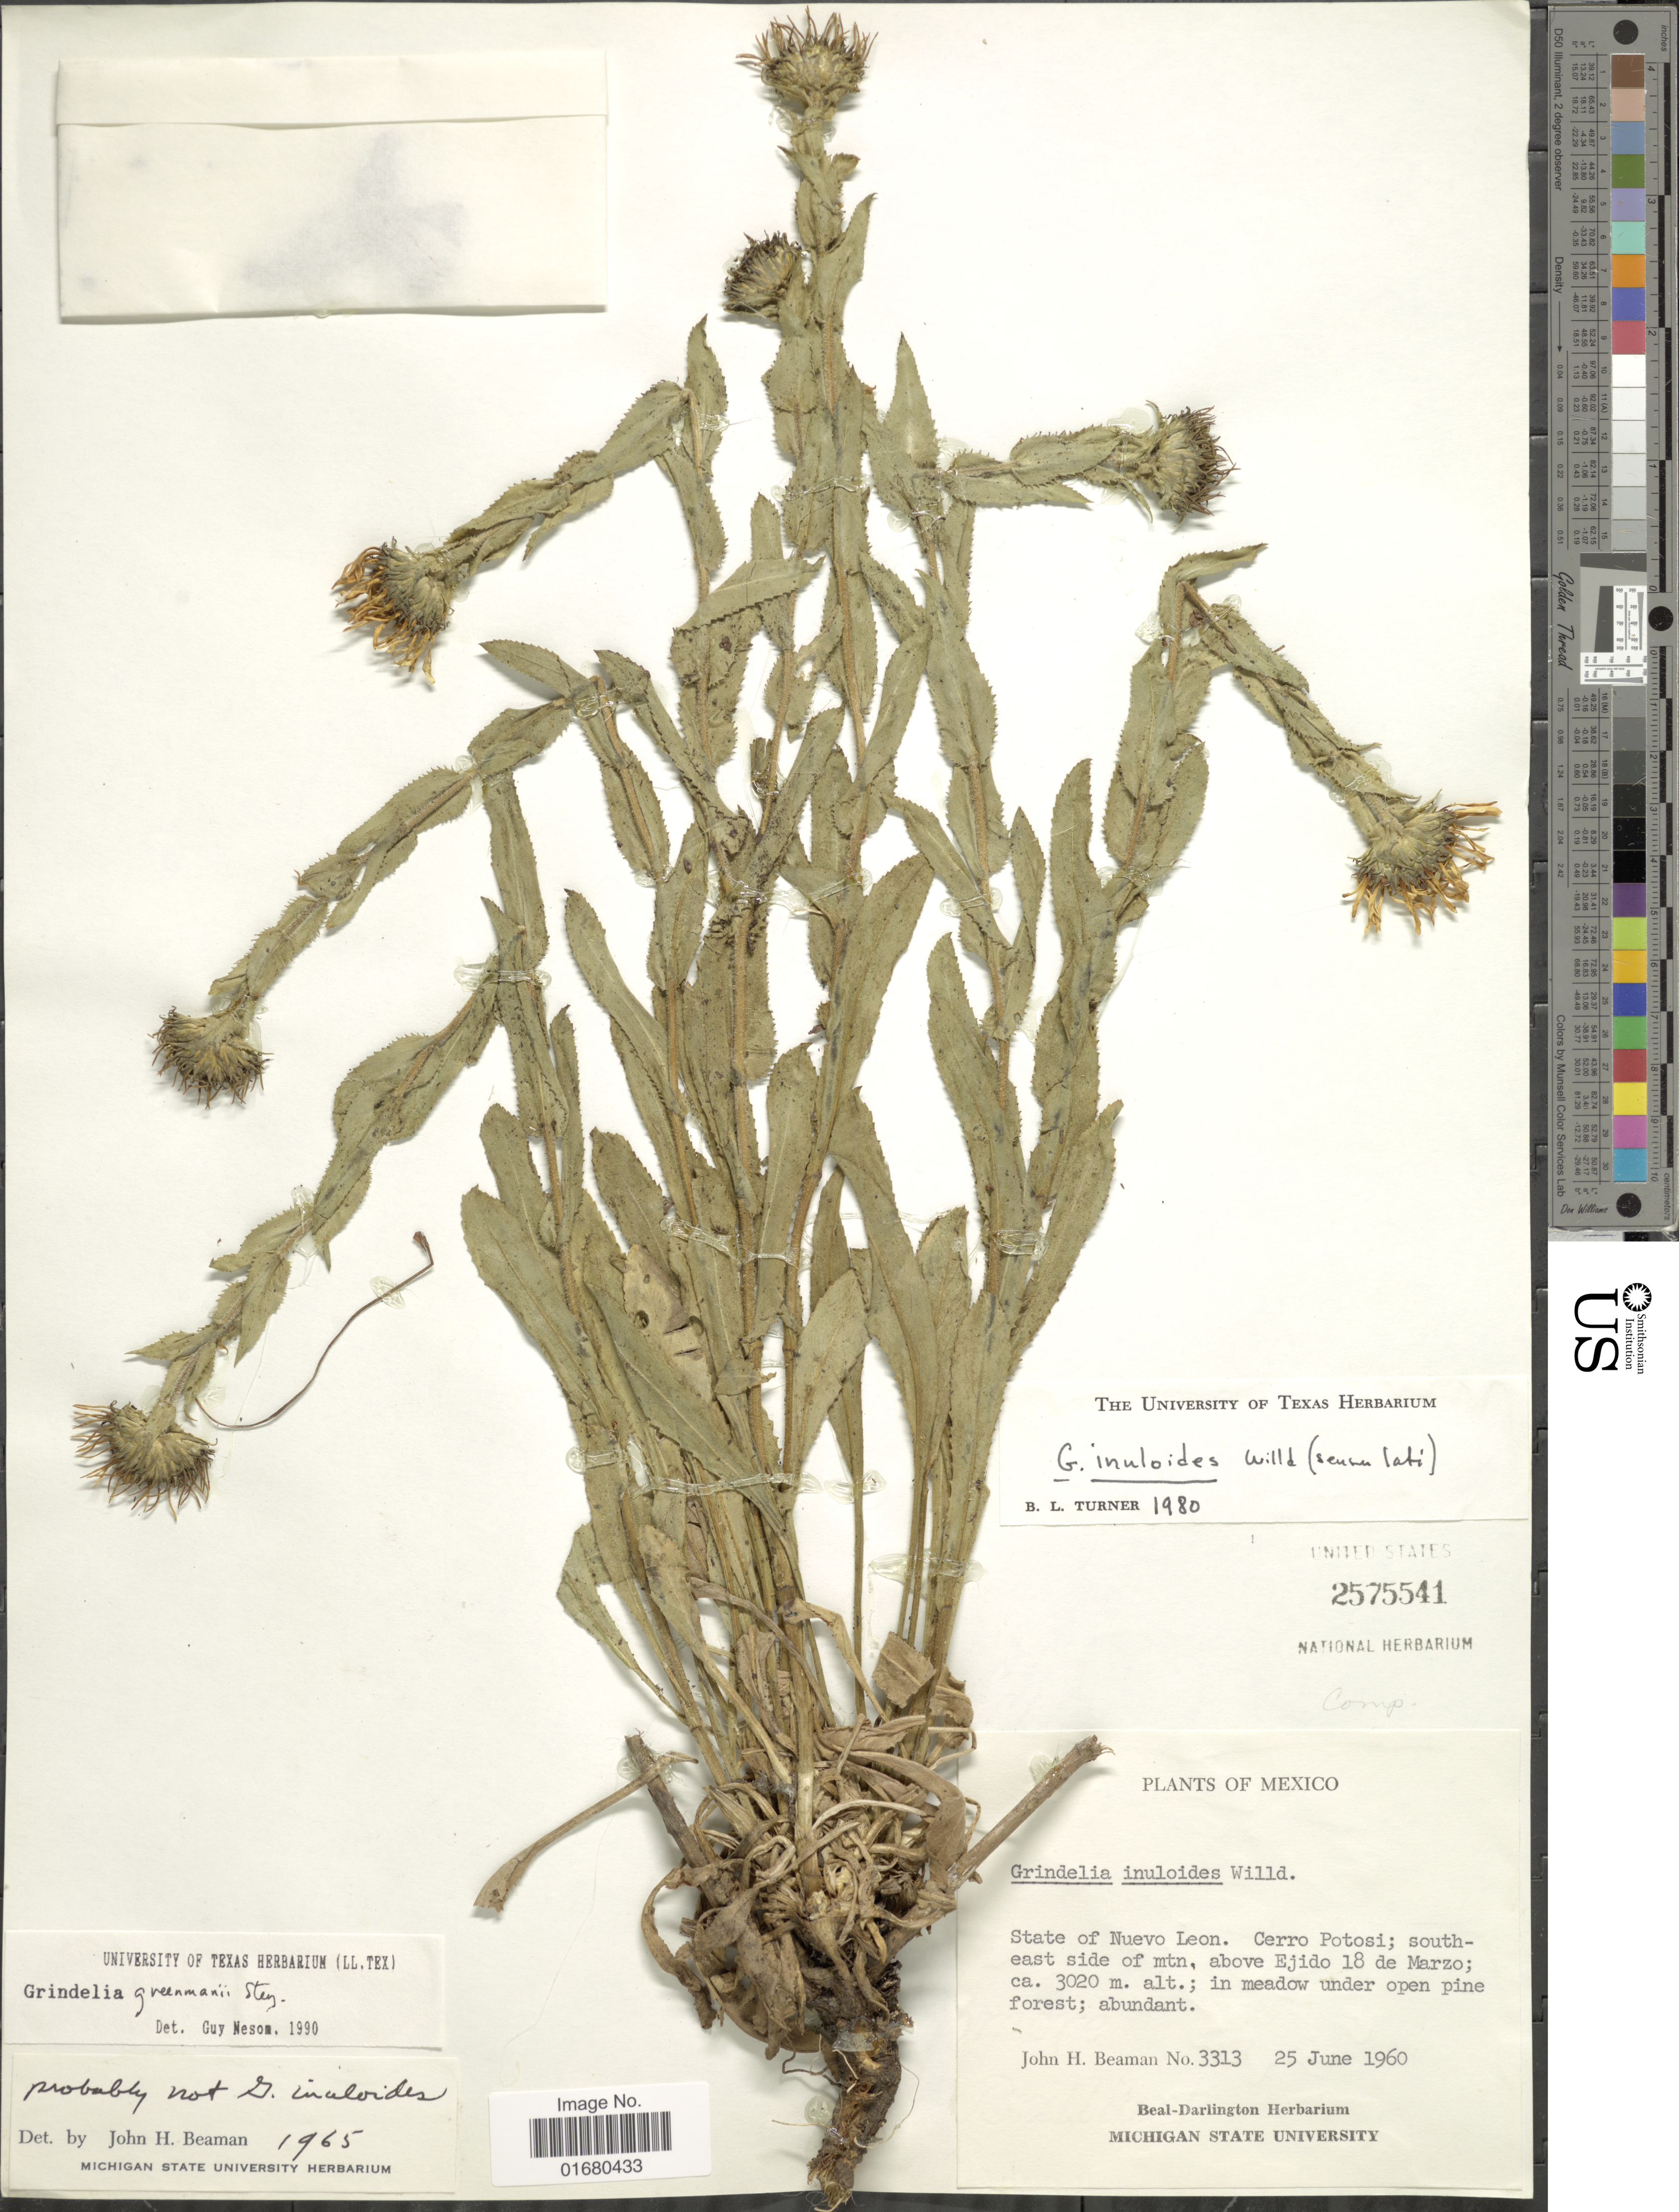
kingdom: Plantae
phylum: Tracheophyta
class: Magnoliopsida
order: Asterales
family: Asteraceae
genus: Grindelia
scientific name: Grindelia greenmanii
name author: Steyerm.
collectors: J. H. Beaman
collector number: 3313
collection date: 1960-06-25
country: Mexico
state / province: Nuevo León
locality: Cerro Potosi; southeast side of mtn., above Ejido 18 de Marzo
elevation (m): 3020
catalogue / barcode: US 2575541